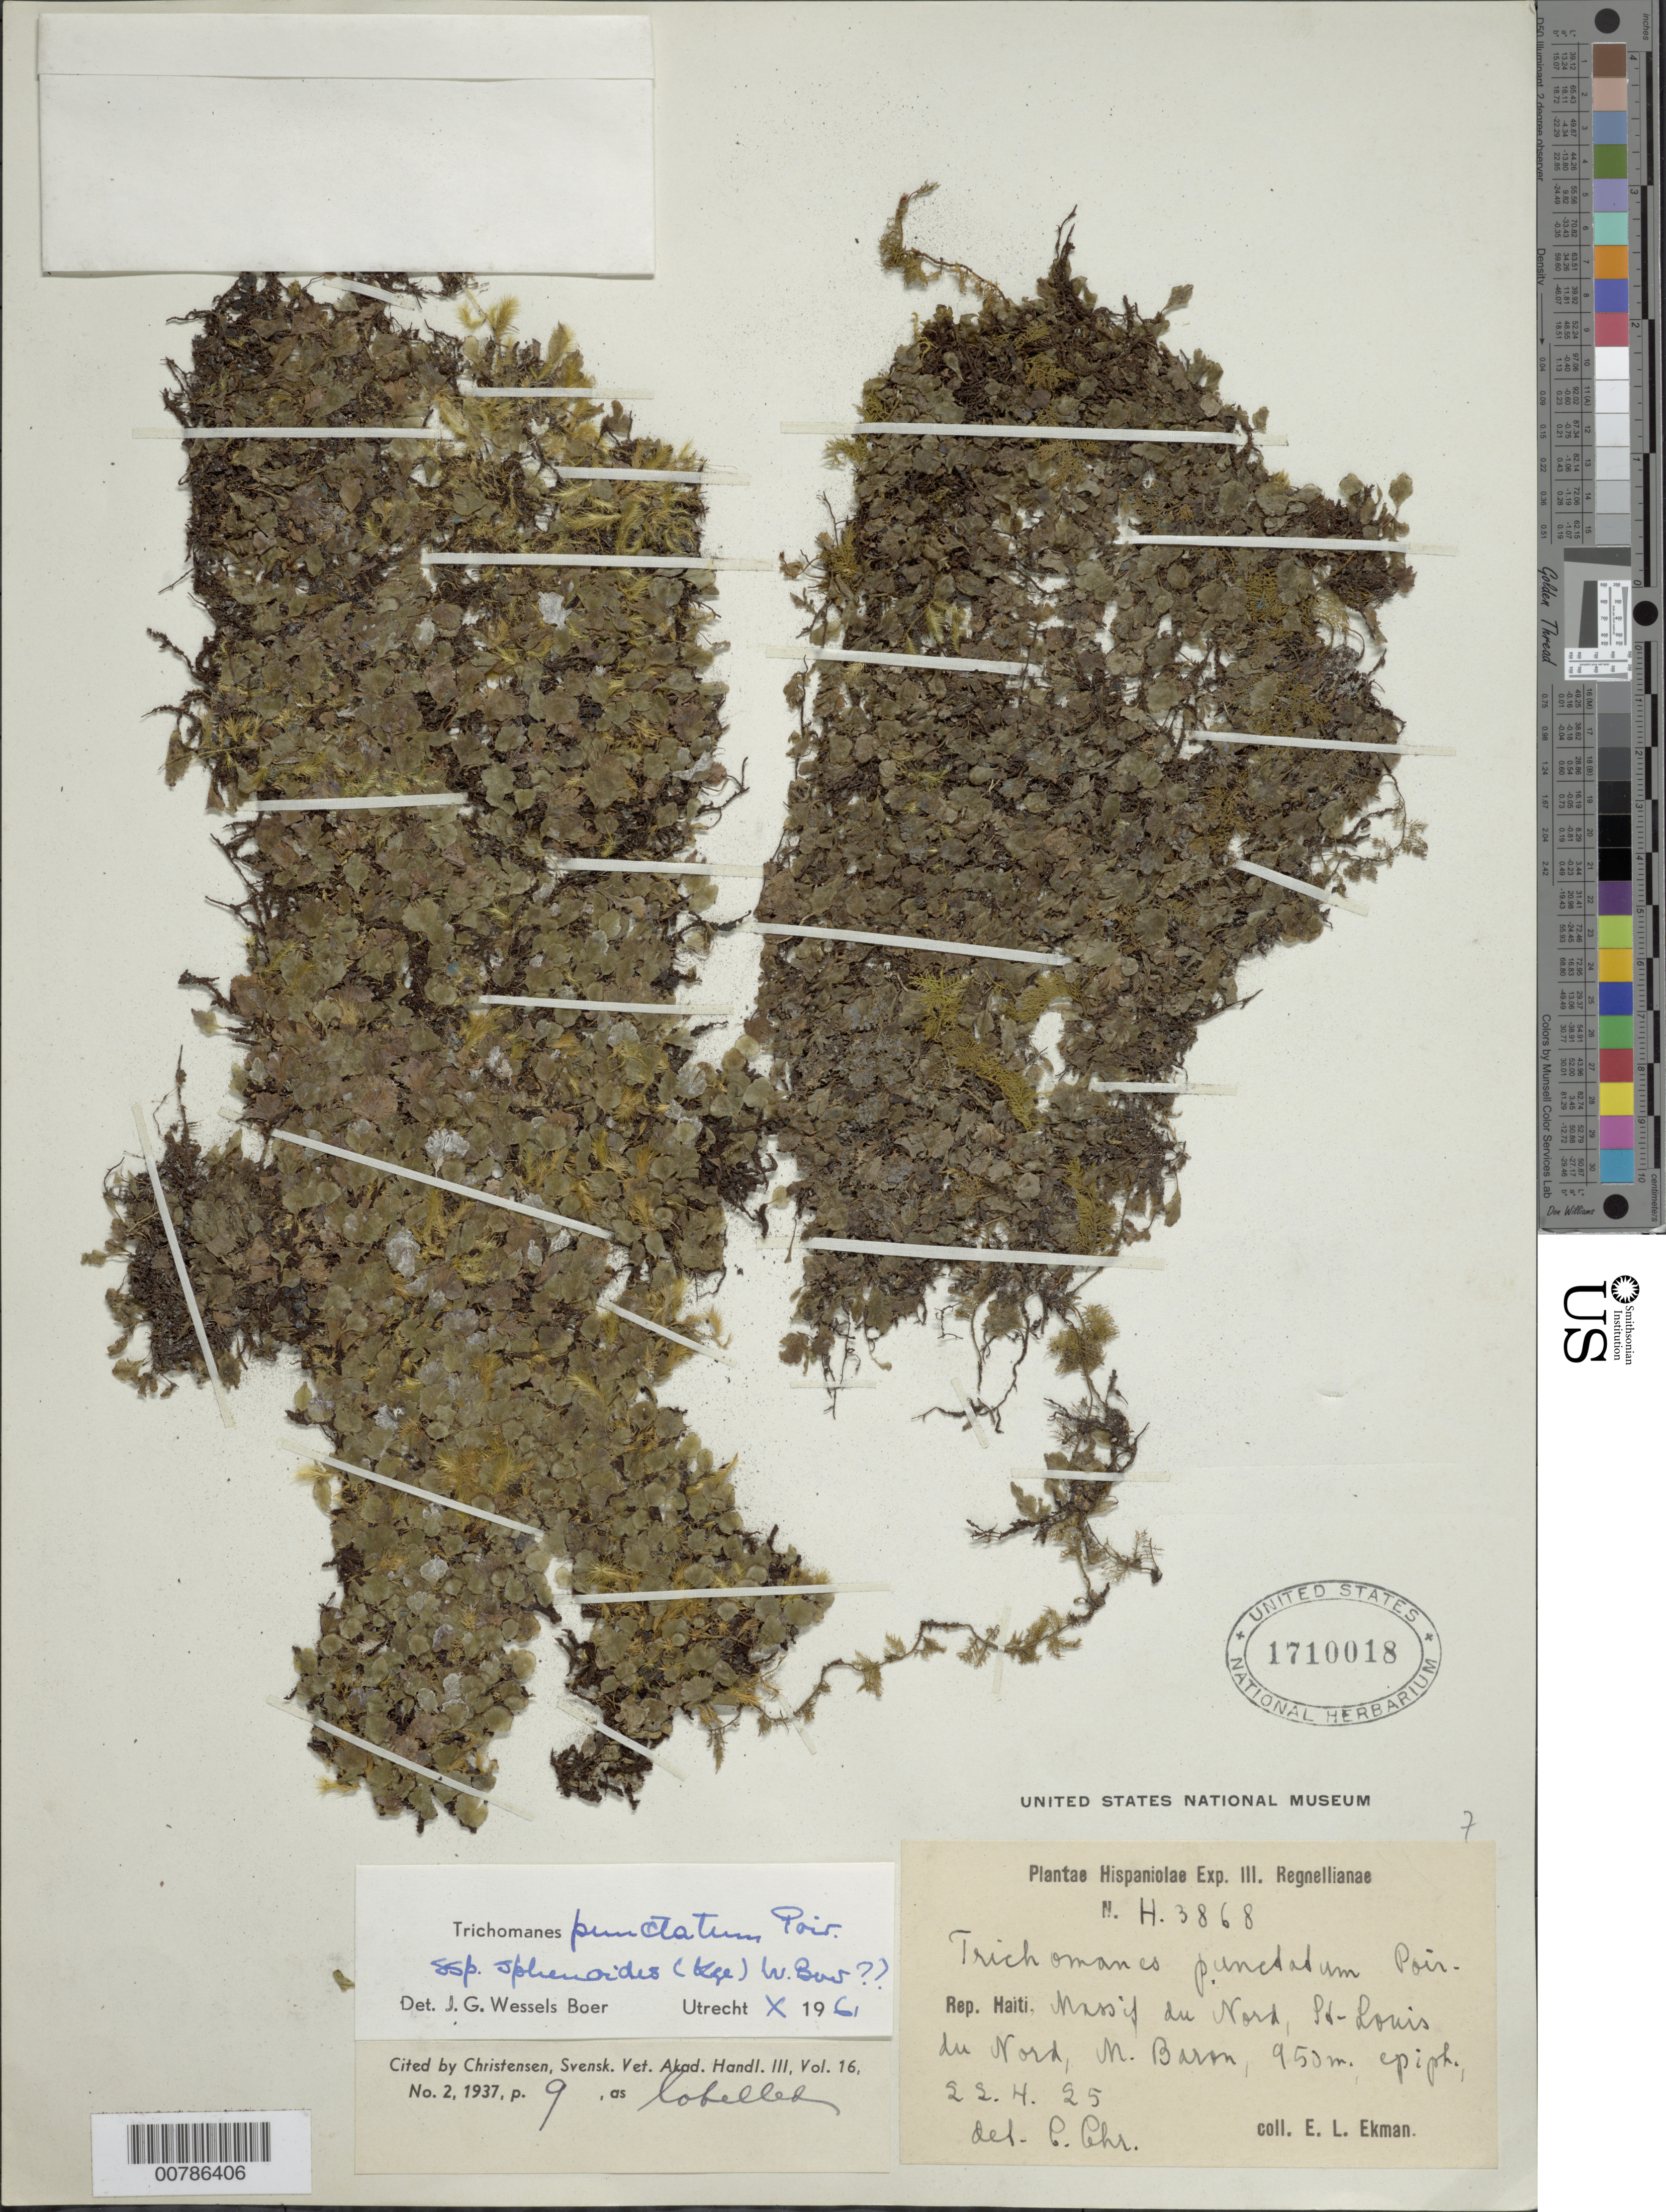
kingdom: Plantae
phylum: Tracheophyta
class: Polypodiopsida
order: Hymenophyllales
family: Hymenophyllaceae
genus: Didymoglossum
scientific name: Didymoglossum punctatum subsp. spheroides (Kunze) comb. nov., ined 2015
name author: (Kunze)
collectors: E. L. Ekman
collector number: H 3868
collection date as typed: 22 Apr 1925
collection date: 1925-04-22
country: Haiti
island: Hispaniola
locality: Massif du Nord, St. Louis du Nord, M. Baron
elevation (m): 950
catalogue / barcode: US 1710018